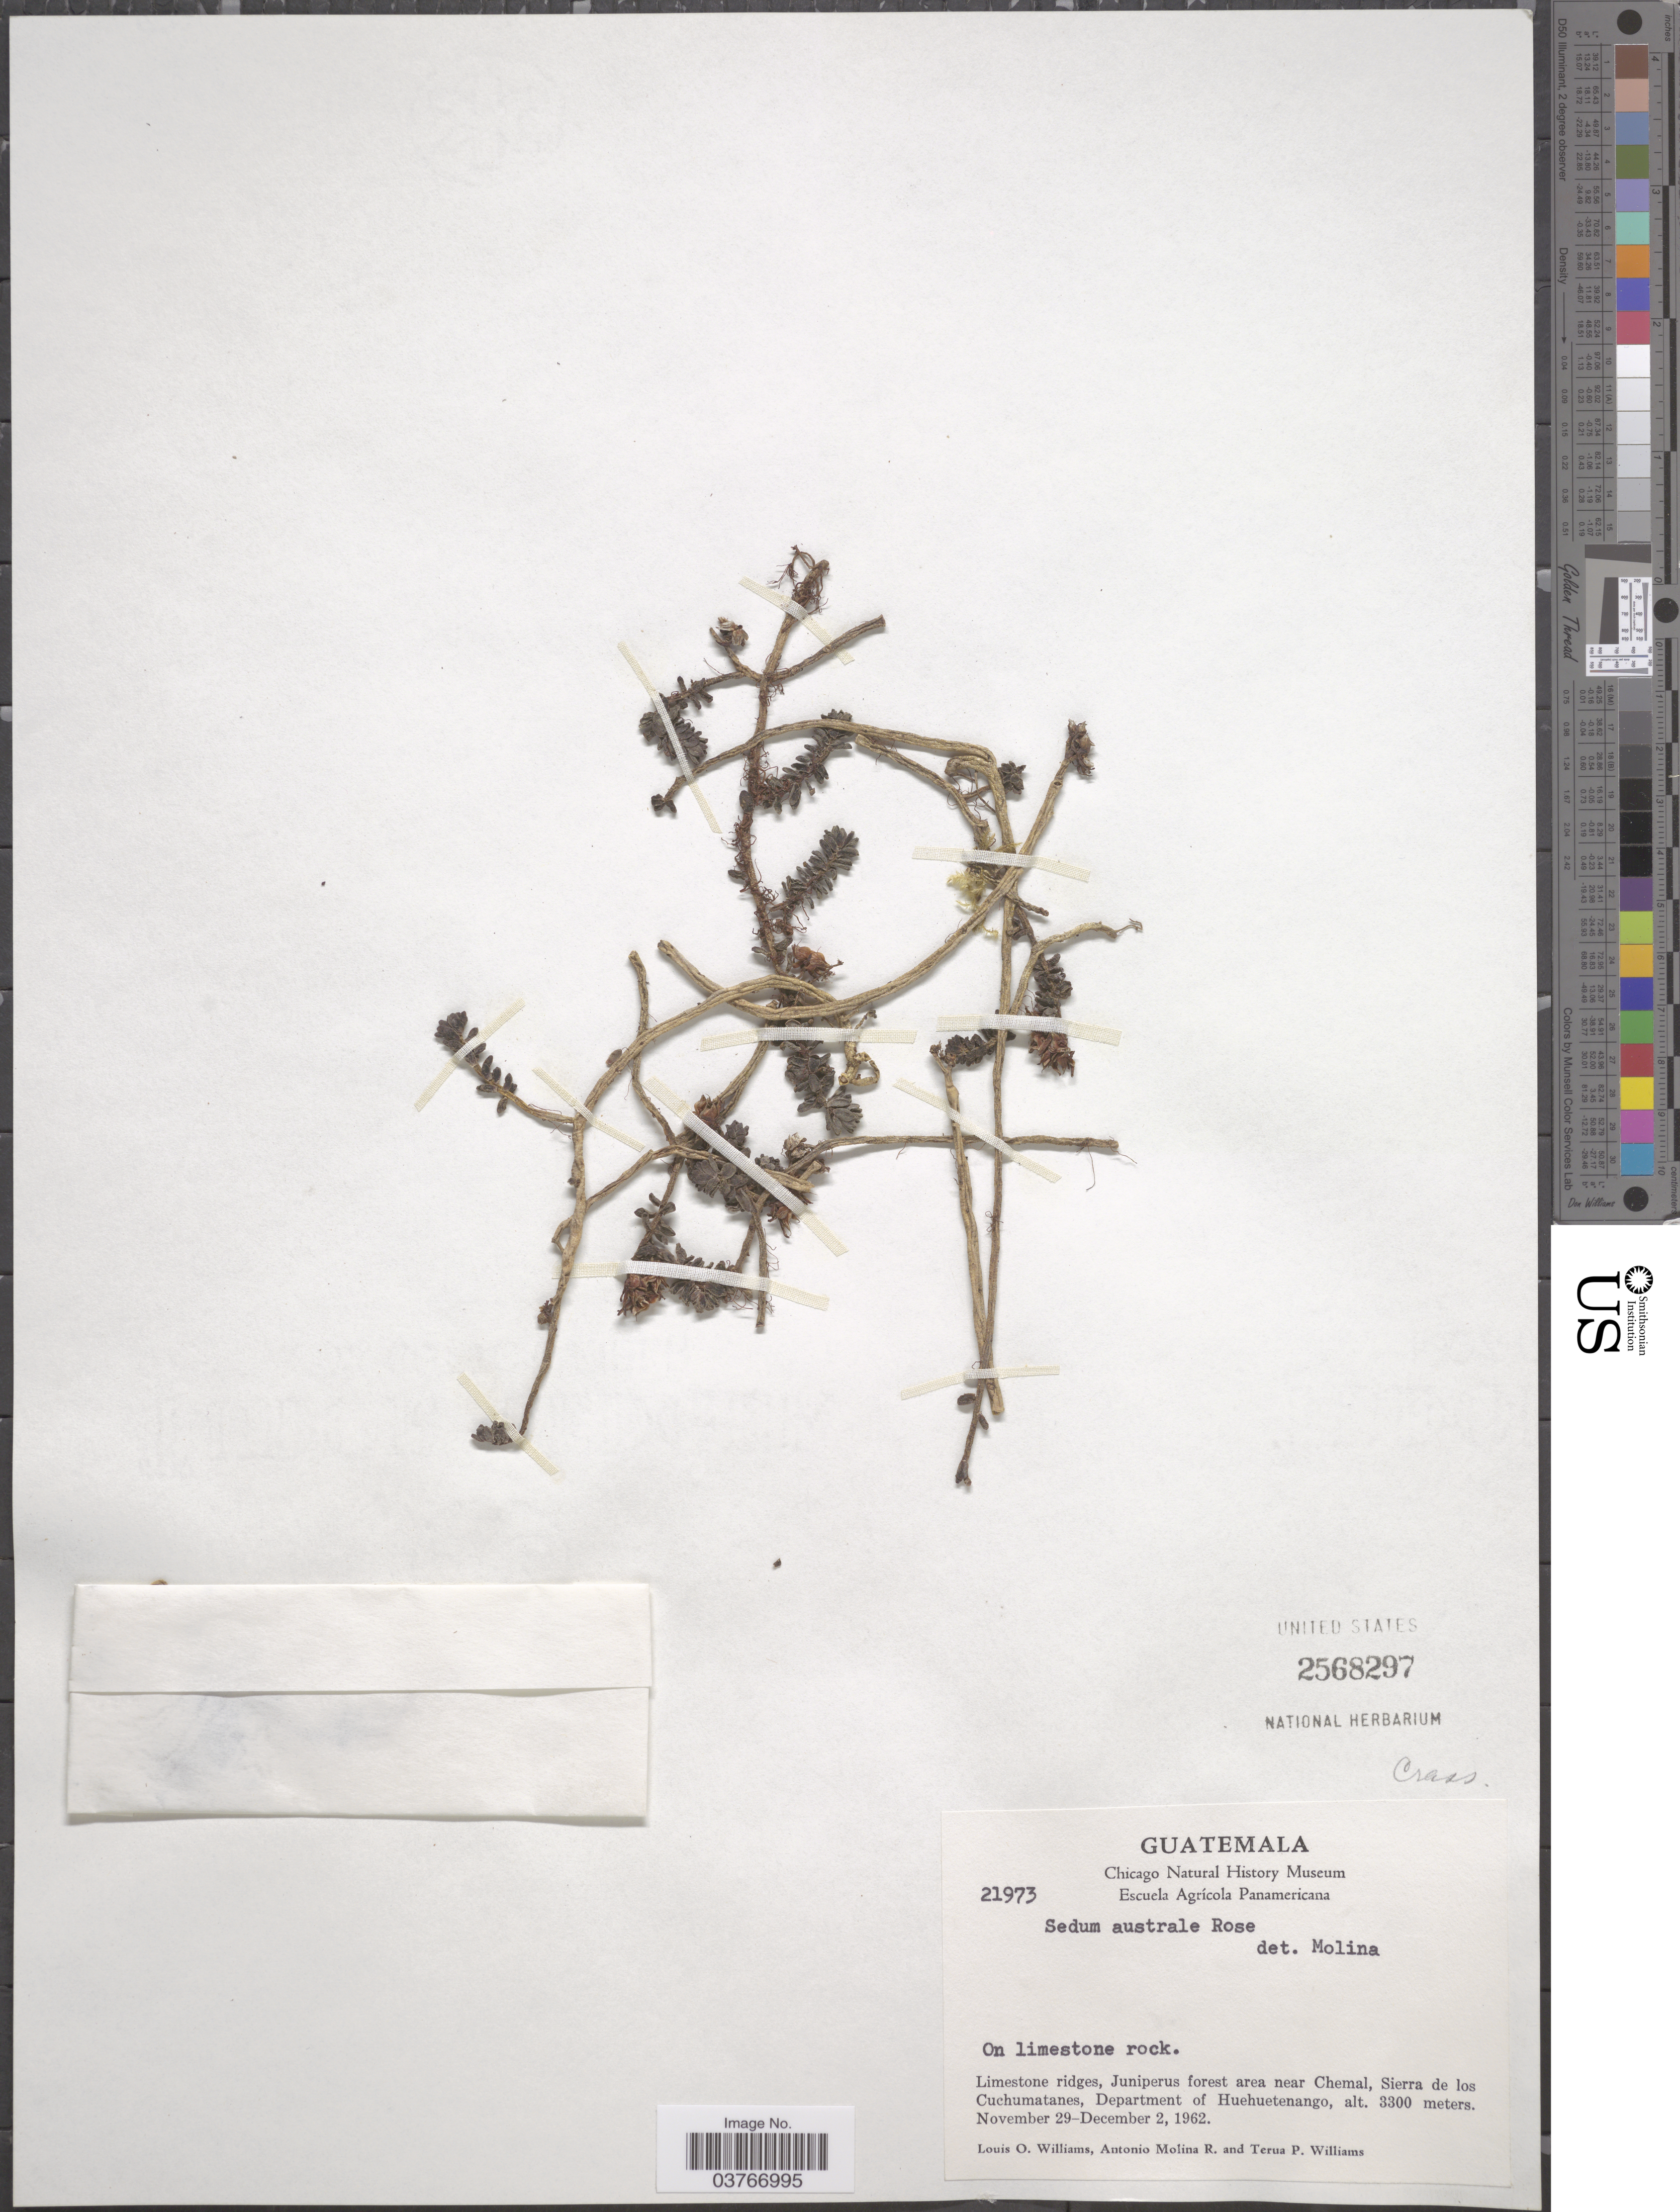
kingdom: Plantae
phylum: Tracheophyta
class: Magnoliopsida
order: Saxifragales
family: Crassulaceae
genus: Sedum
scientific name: Sedum australe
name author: Rose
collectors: L. O. Williams, A. Molina R. & T. P. Williams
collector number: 21973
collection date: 1962-11-29/1962-12-02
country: Guatemala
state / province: Huehuetenango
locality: Limestone ridges, Juniperus forest area near Chemal, Sierra de los Cuchumatanes, Department of Huehuetenango.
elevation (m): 3300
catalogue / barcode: US 2568297